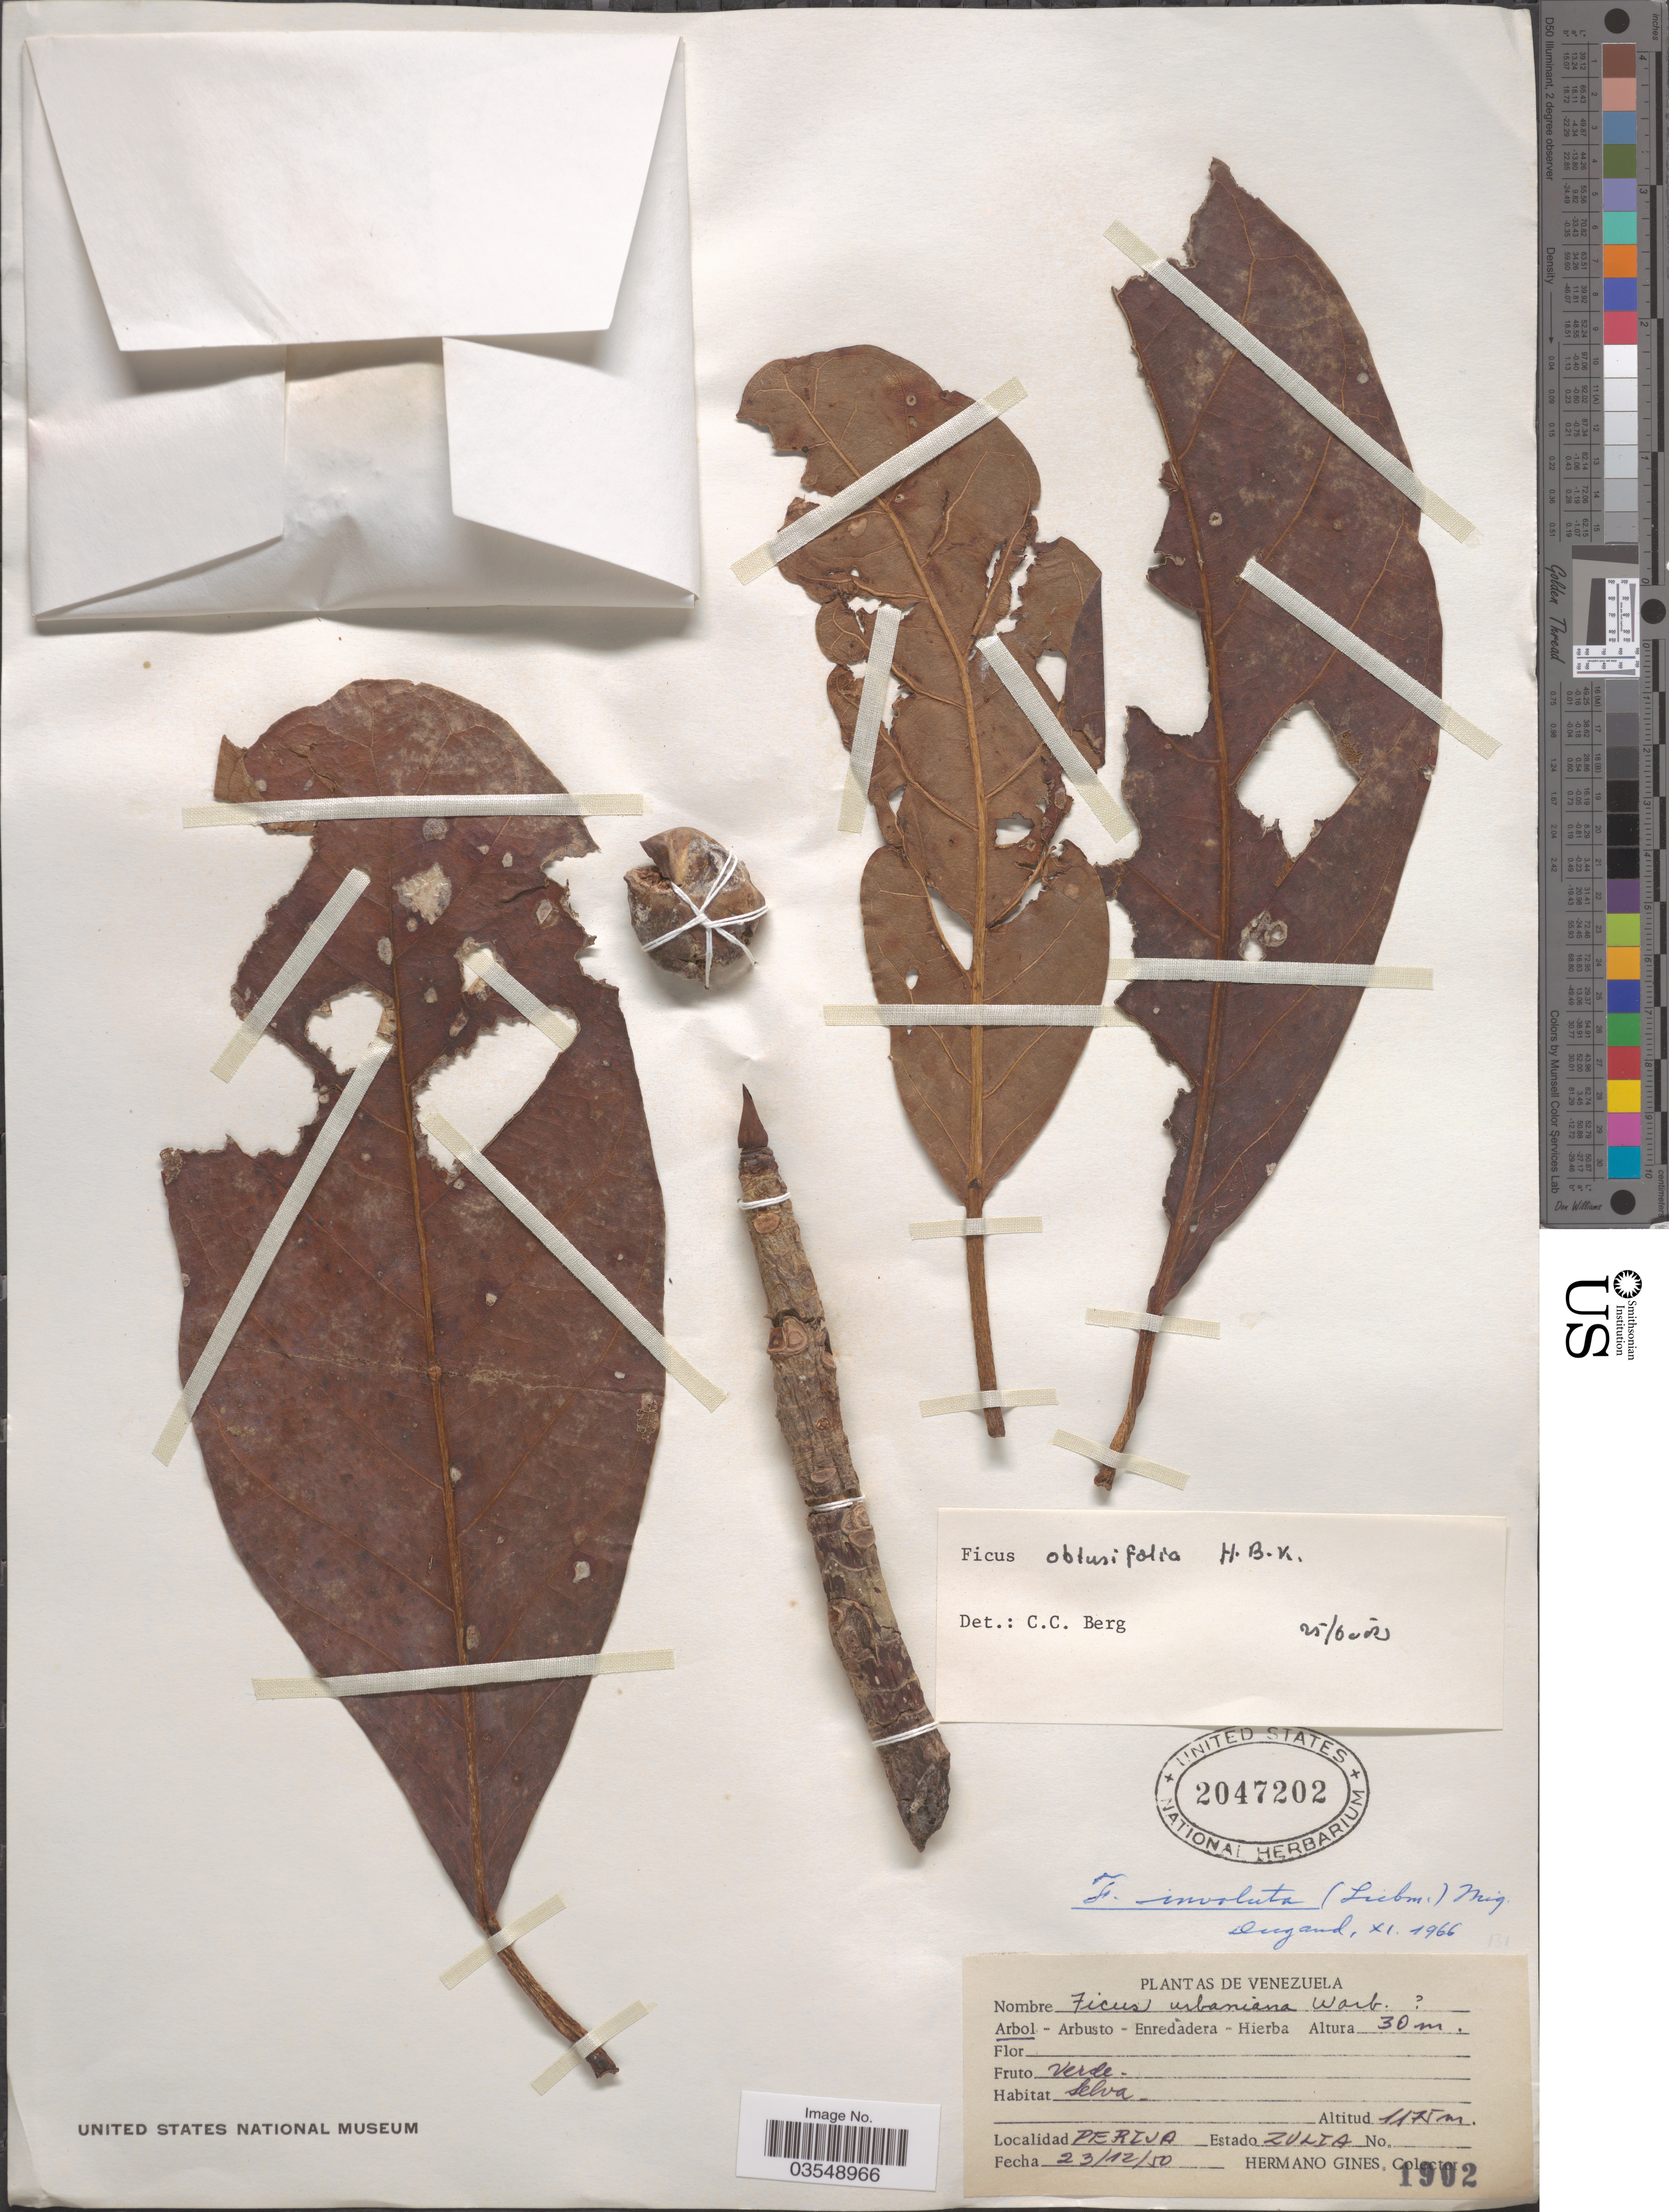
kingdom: Plantae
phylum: Tracheophyta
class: Magnoliopsida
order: Rosales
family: Moraceae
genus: Ficus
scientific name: Ficus obtusifolia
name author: Kunth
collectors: Bro. Gines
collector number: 1902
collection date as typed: Transcribed d/m/y: 23/12/50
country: Venezuela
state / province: Zulia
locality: Perija. Estado Zulia.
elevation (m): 1175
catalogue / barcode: US 2047202